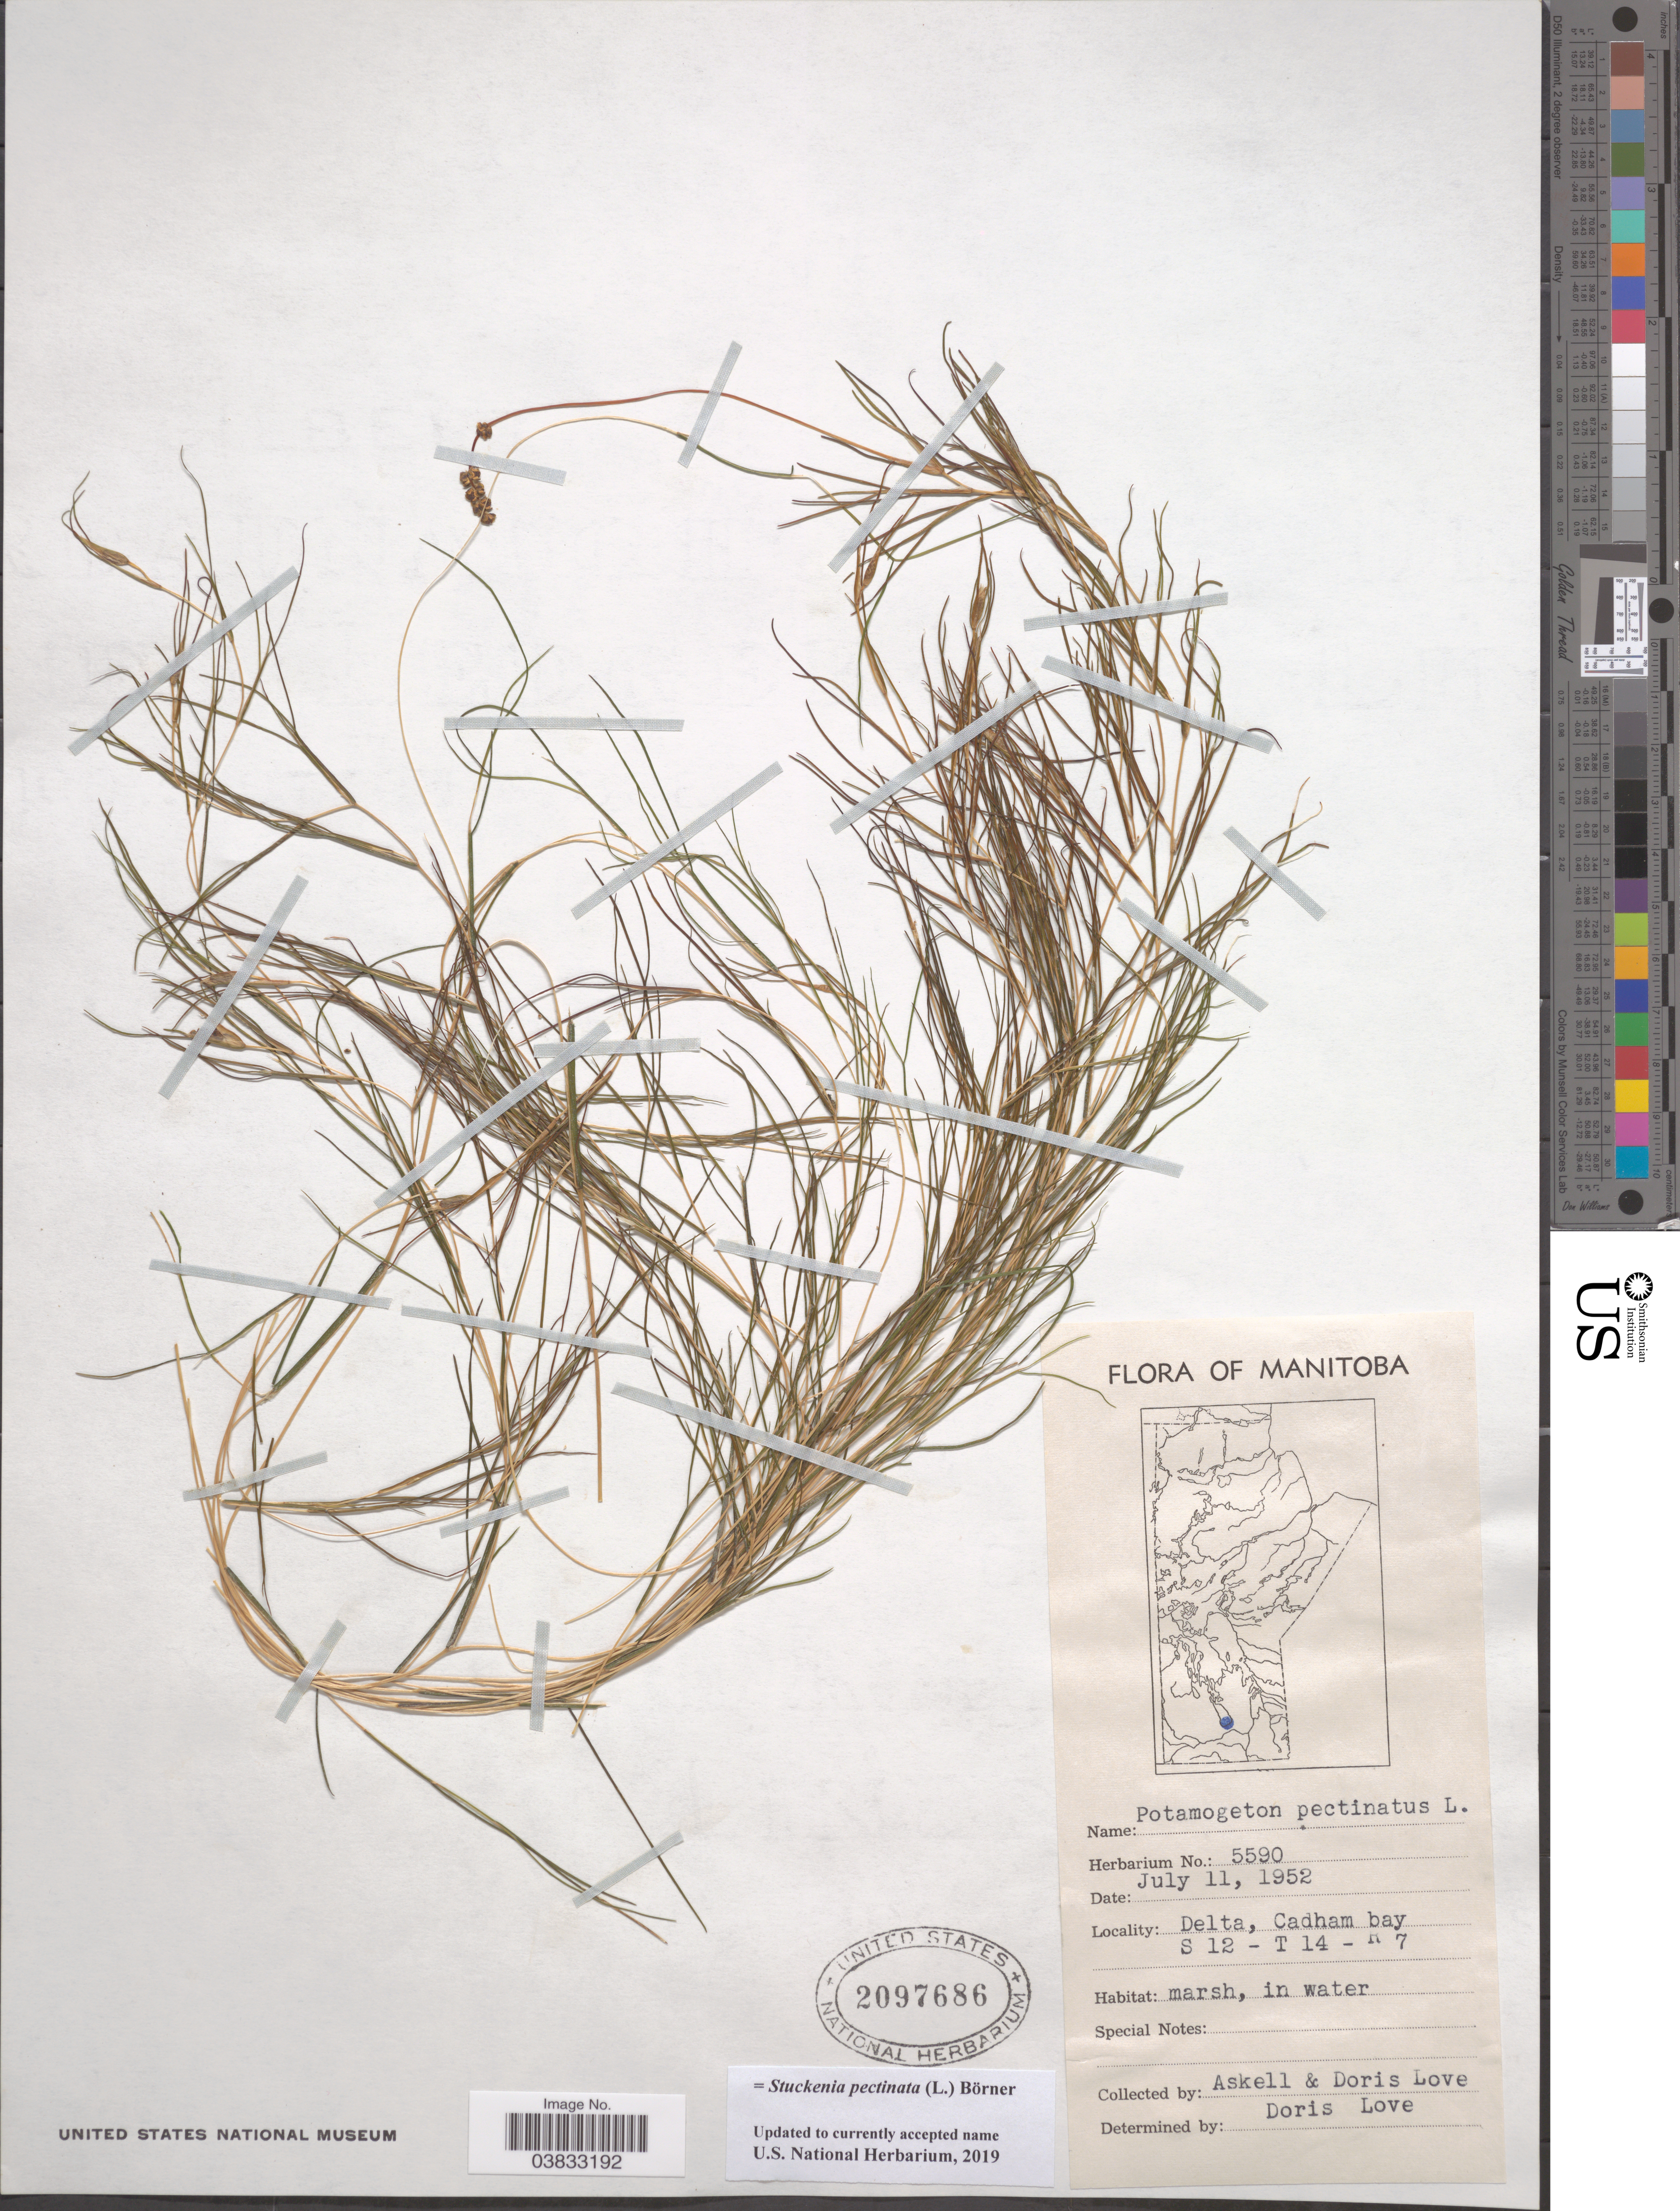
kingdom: Plantae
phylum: Tracheophyta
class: Liliopsida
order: Alismatales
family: Potamogetonaceae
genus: Stuckenia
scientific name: Stuckenia pectinata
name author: (L.) Börner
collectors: -. Askell & D. Löve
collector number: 5590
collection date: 1952-07-11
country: Canada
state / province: Manitoba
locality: Delta, Cadham bay. S 12 - T 14 - R 7.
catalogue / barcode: US 2097686